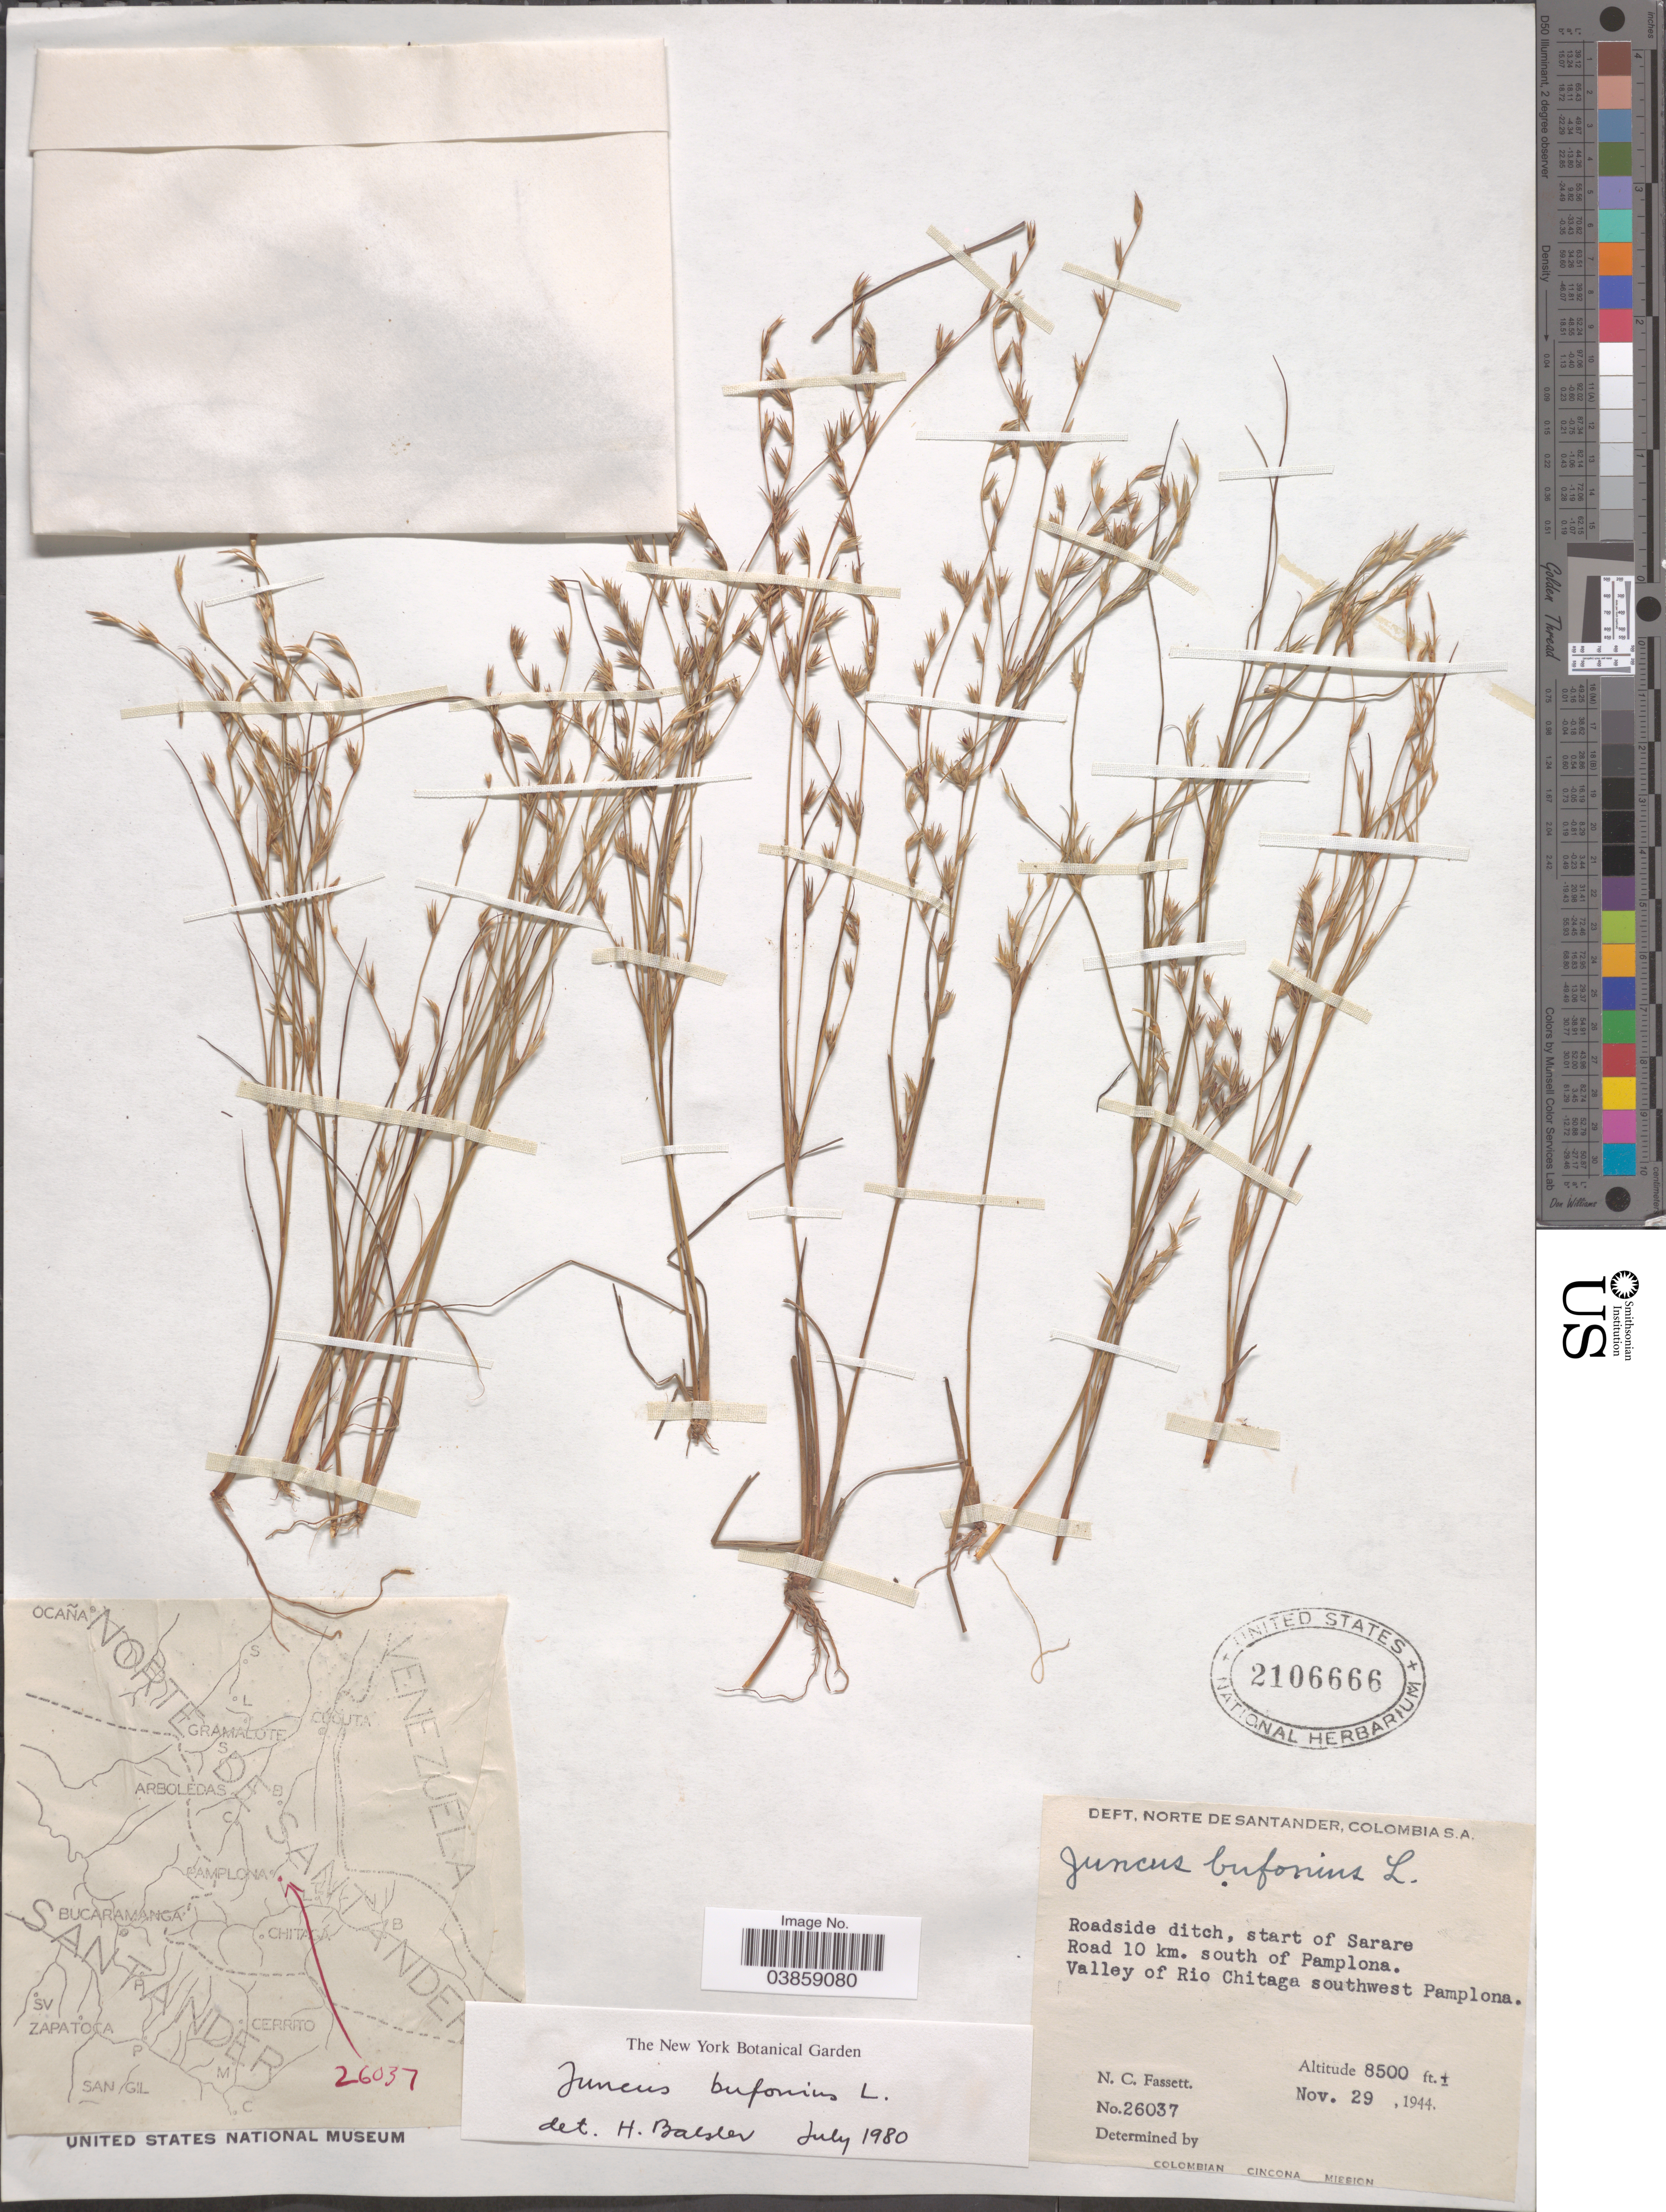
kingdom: Plantae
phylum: Tracheophyta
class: Liliopsida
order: Poales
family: Juncaceae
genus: Juncus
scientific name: Juncus bufonius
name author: L.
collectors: N. C. Fassett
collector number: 26037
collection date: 1944-11-29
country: Colombia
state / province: Norte de Santander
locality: Dept. Norte de Santander. Start of Sarare Road 10 km. south of Pamplona. Valley of Rio Chitaga southwest Pamplona.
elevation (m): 2591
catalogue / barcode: US 2106666